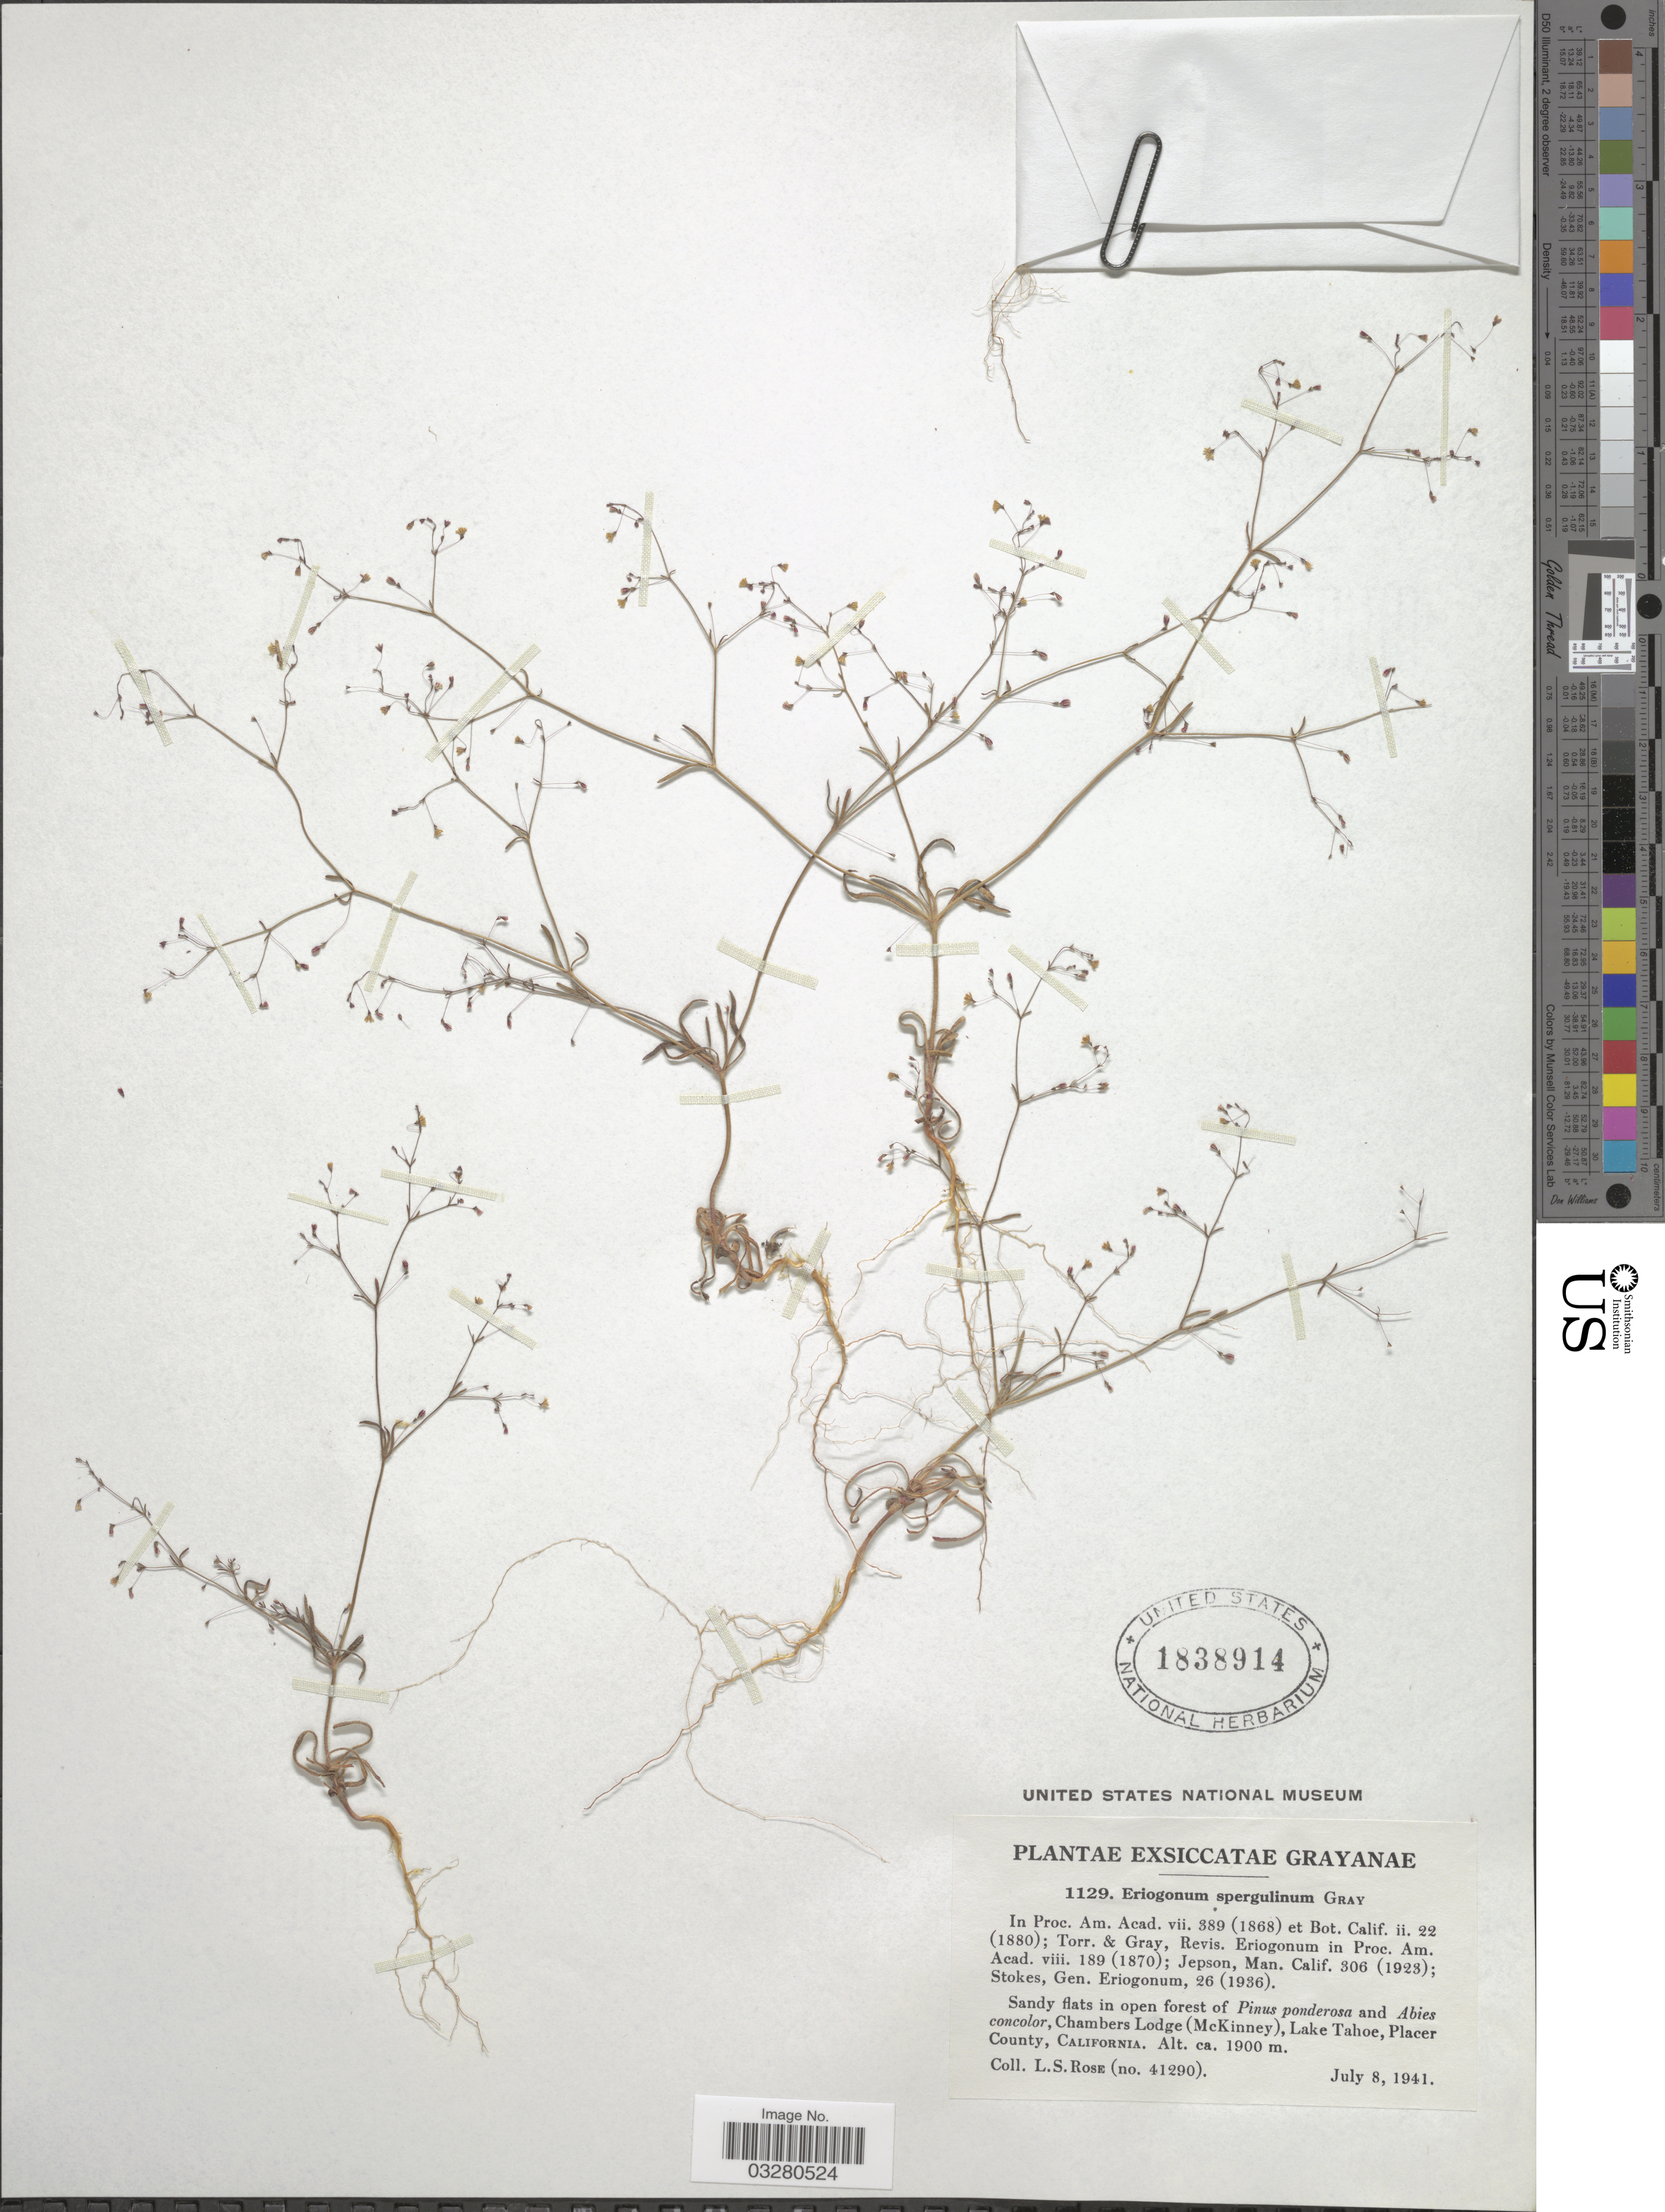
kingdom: Plantae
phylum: Tracheophyta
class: Magnoliopsida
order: Caryophyllales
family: Polygonaceae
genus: Eriogonum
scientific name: Eriogonum spergulinum var. reddingianum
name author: (M.E. Jones) J.T. Howell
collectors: L. S. Rose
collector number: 41290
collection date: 1941-07-08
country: United States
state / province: California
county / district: Placer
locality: Chambers Lodge (McKinney), Lake Tahoe, Placer County.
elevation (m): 1900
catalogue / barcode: US 1838914